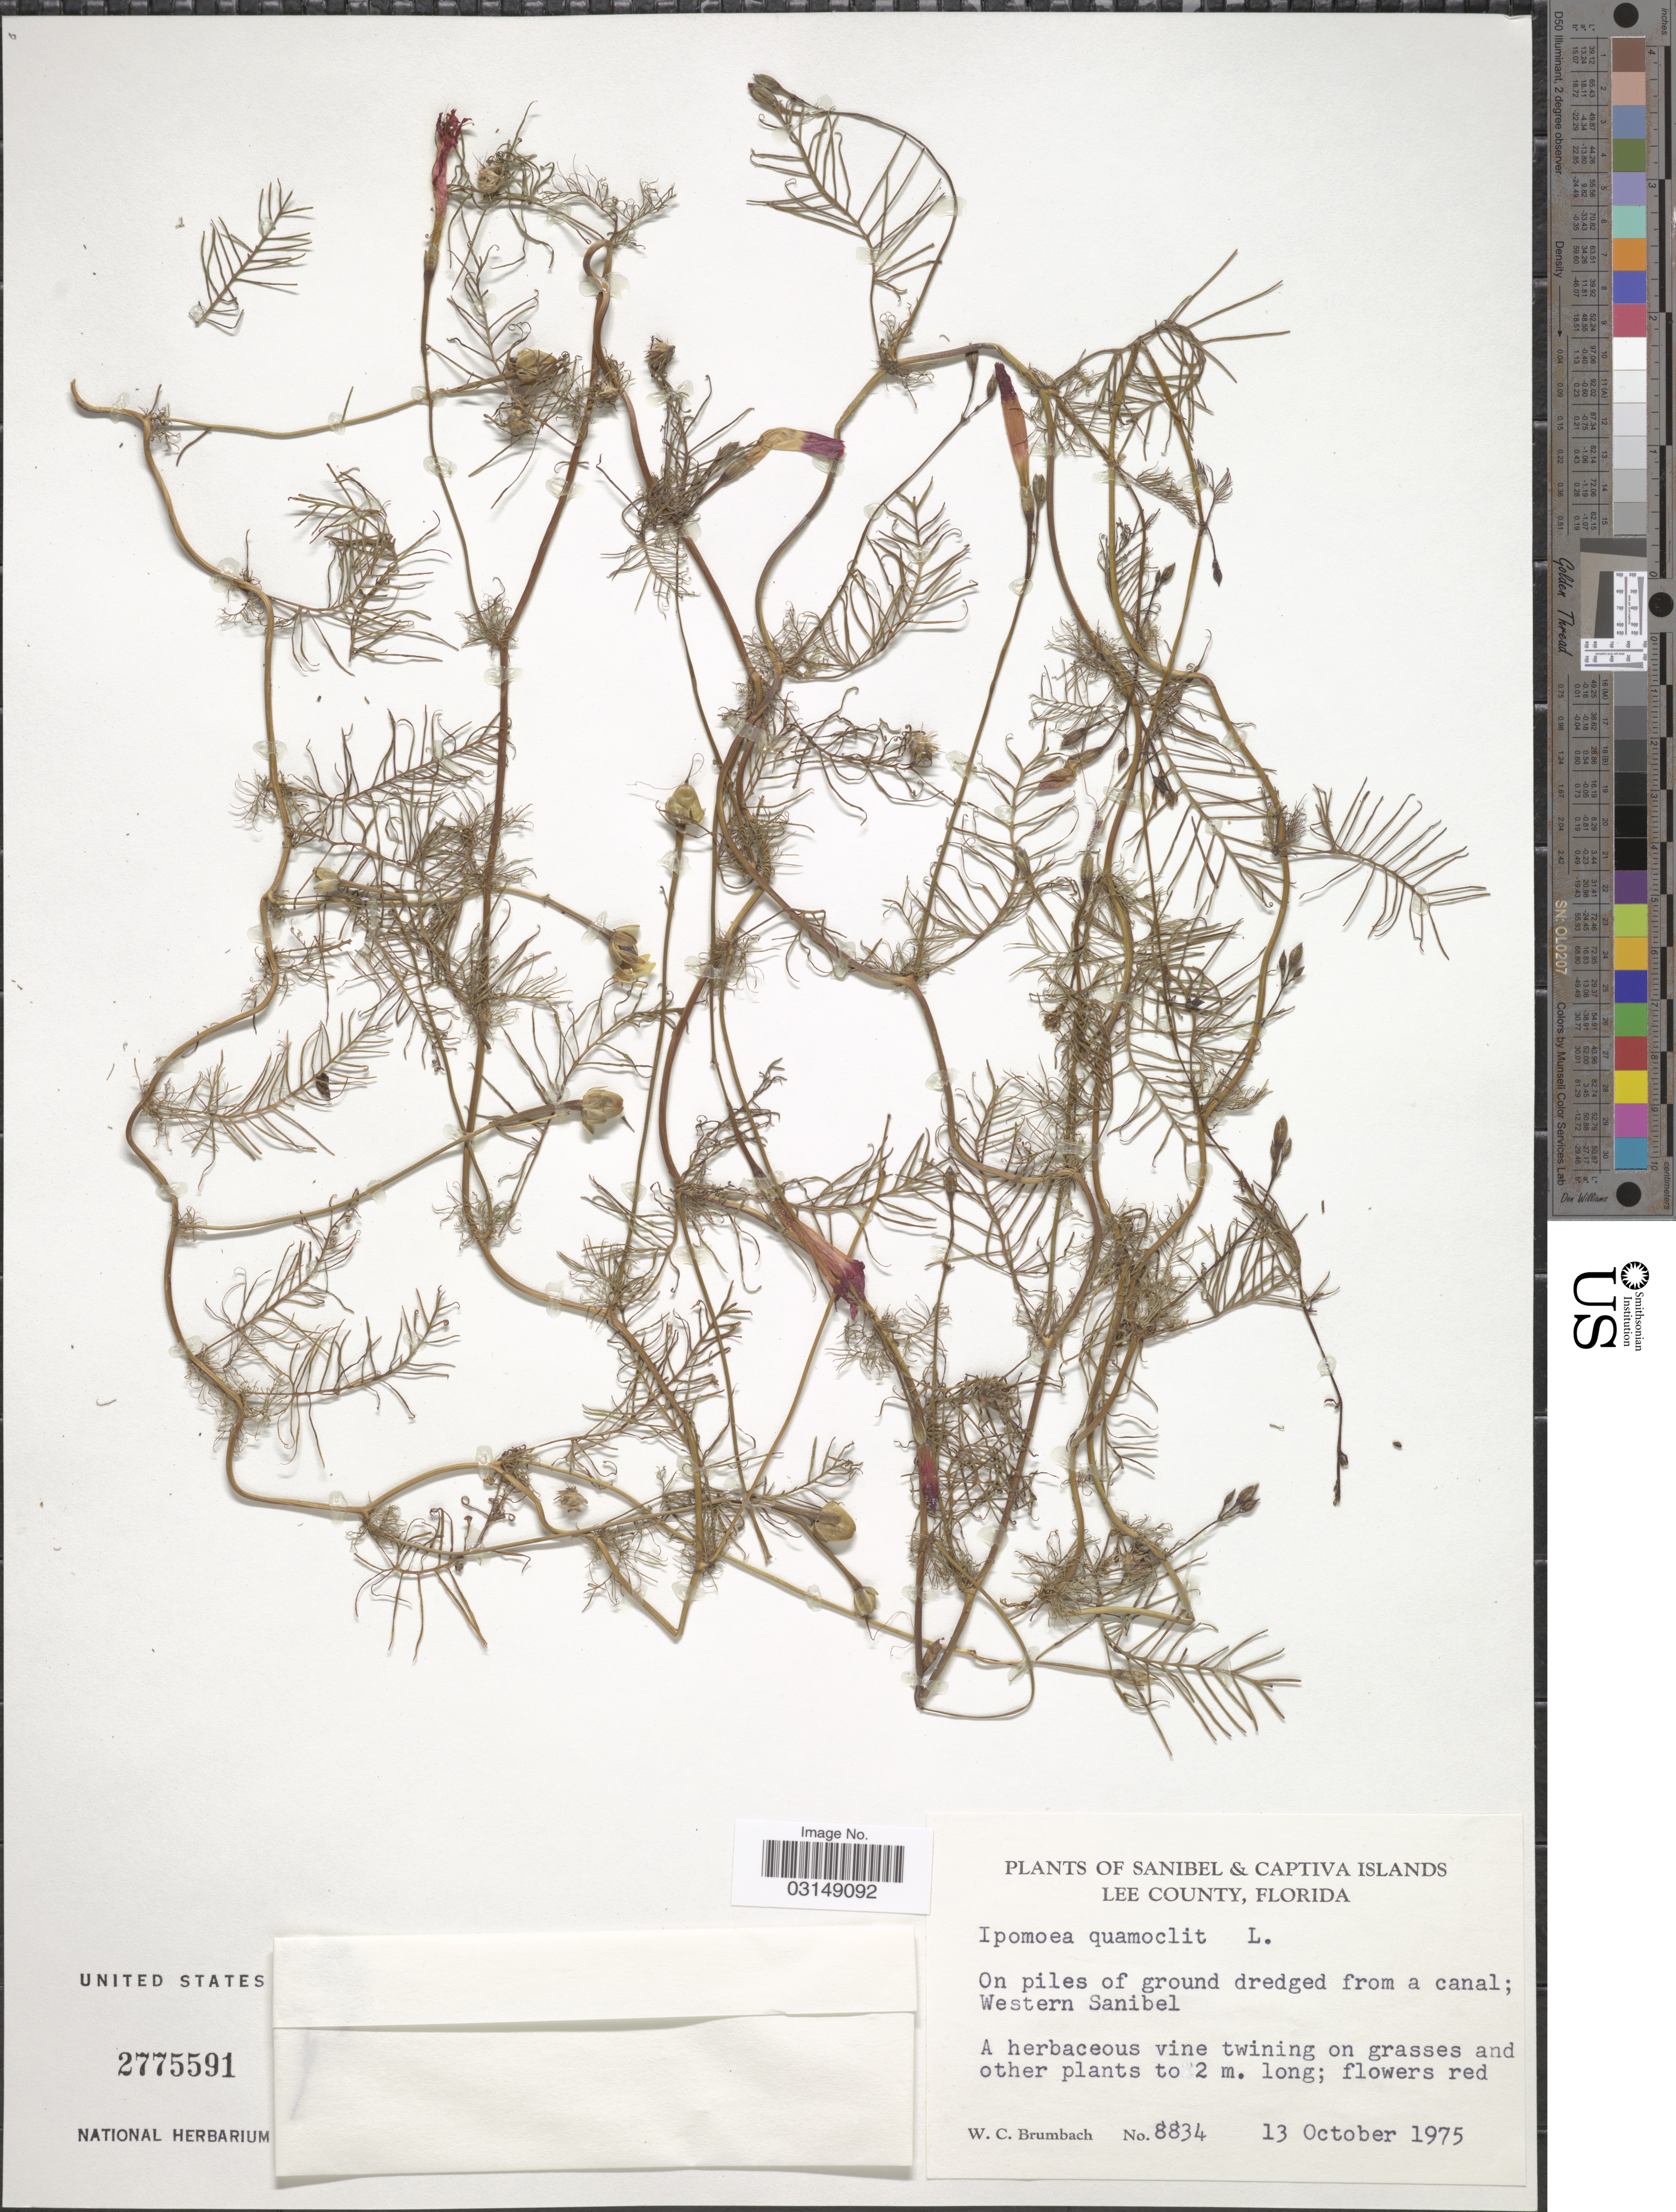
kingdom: Plantae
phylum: Tracheophyta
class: Magnoliopsida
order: Solanales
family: Convolvulaceae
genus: Ipomoea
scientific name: Ipomoea quamoclit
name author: L.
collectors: W. C. Brumbach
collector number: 8834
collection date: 1975-10-13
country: United States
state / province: Florida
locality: Sanibel & Captiva Islands, Lee County. On piles of ground dredged from a canal; Western Sanibel.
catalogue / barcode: US 2775591